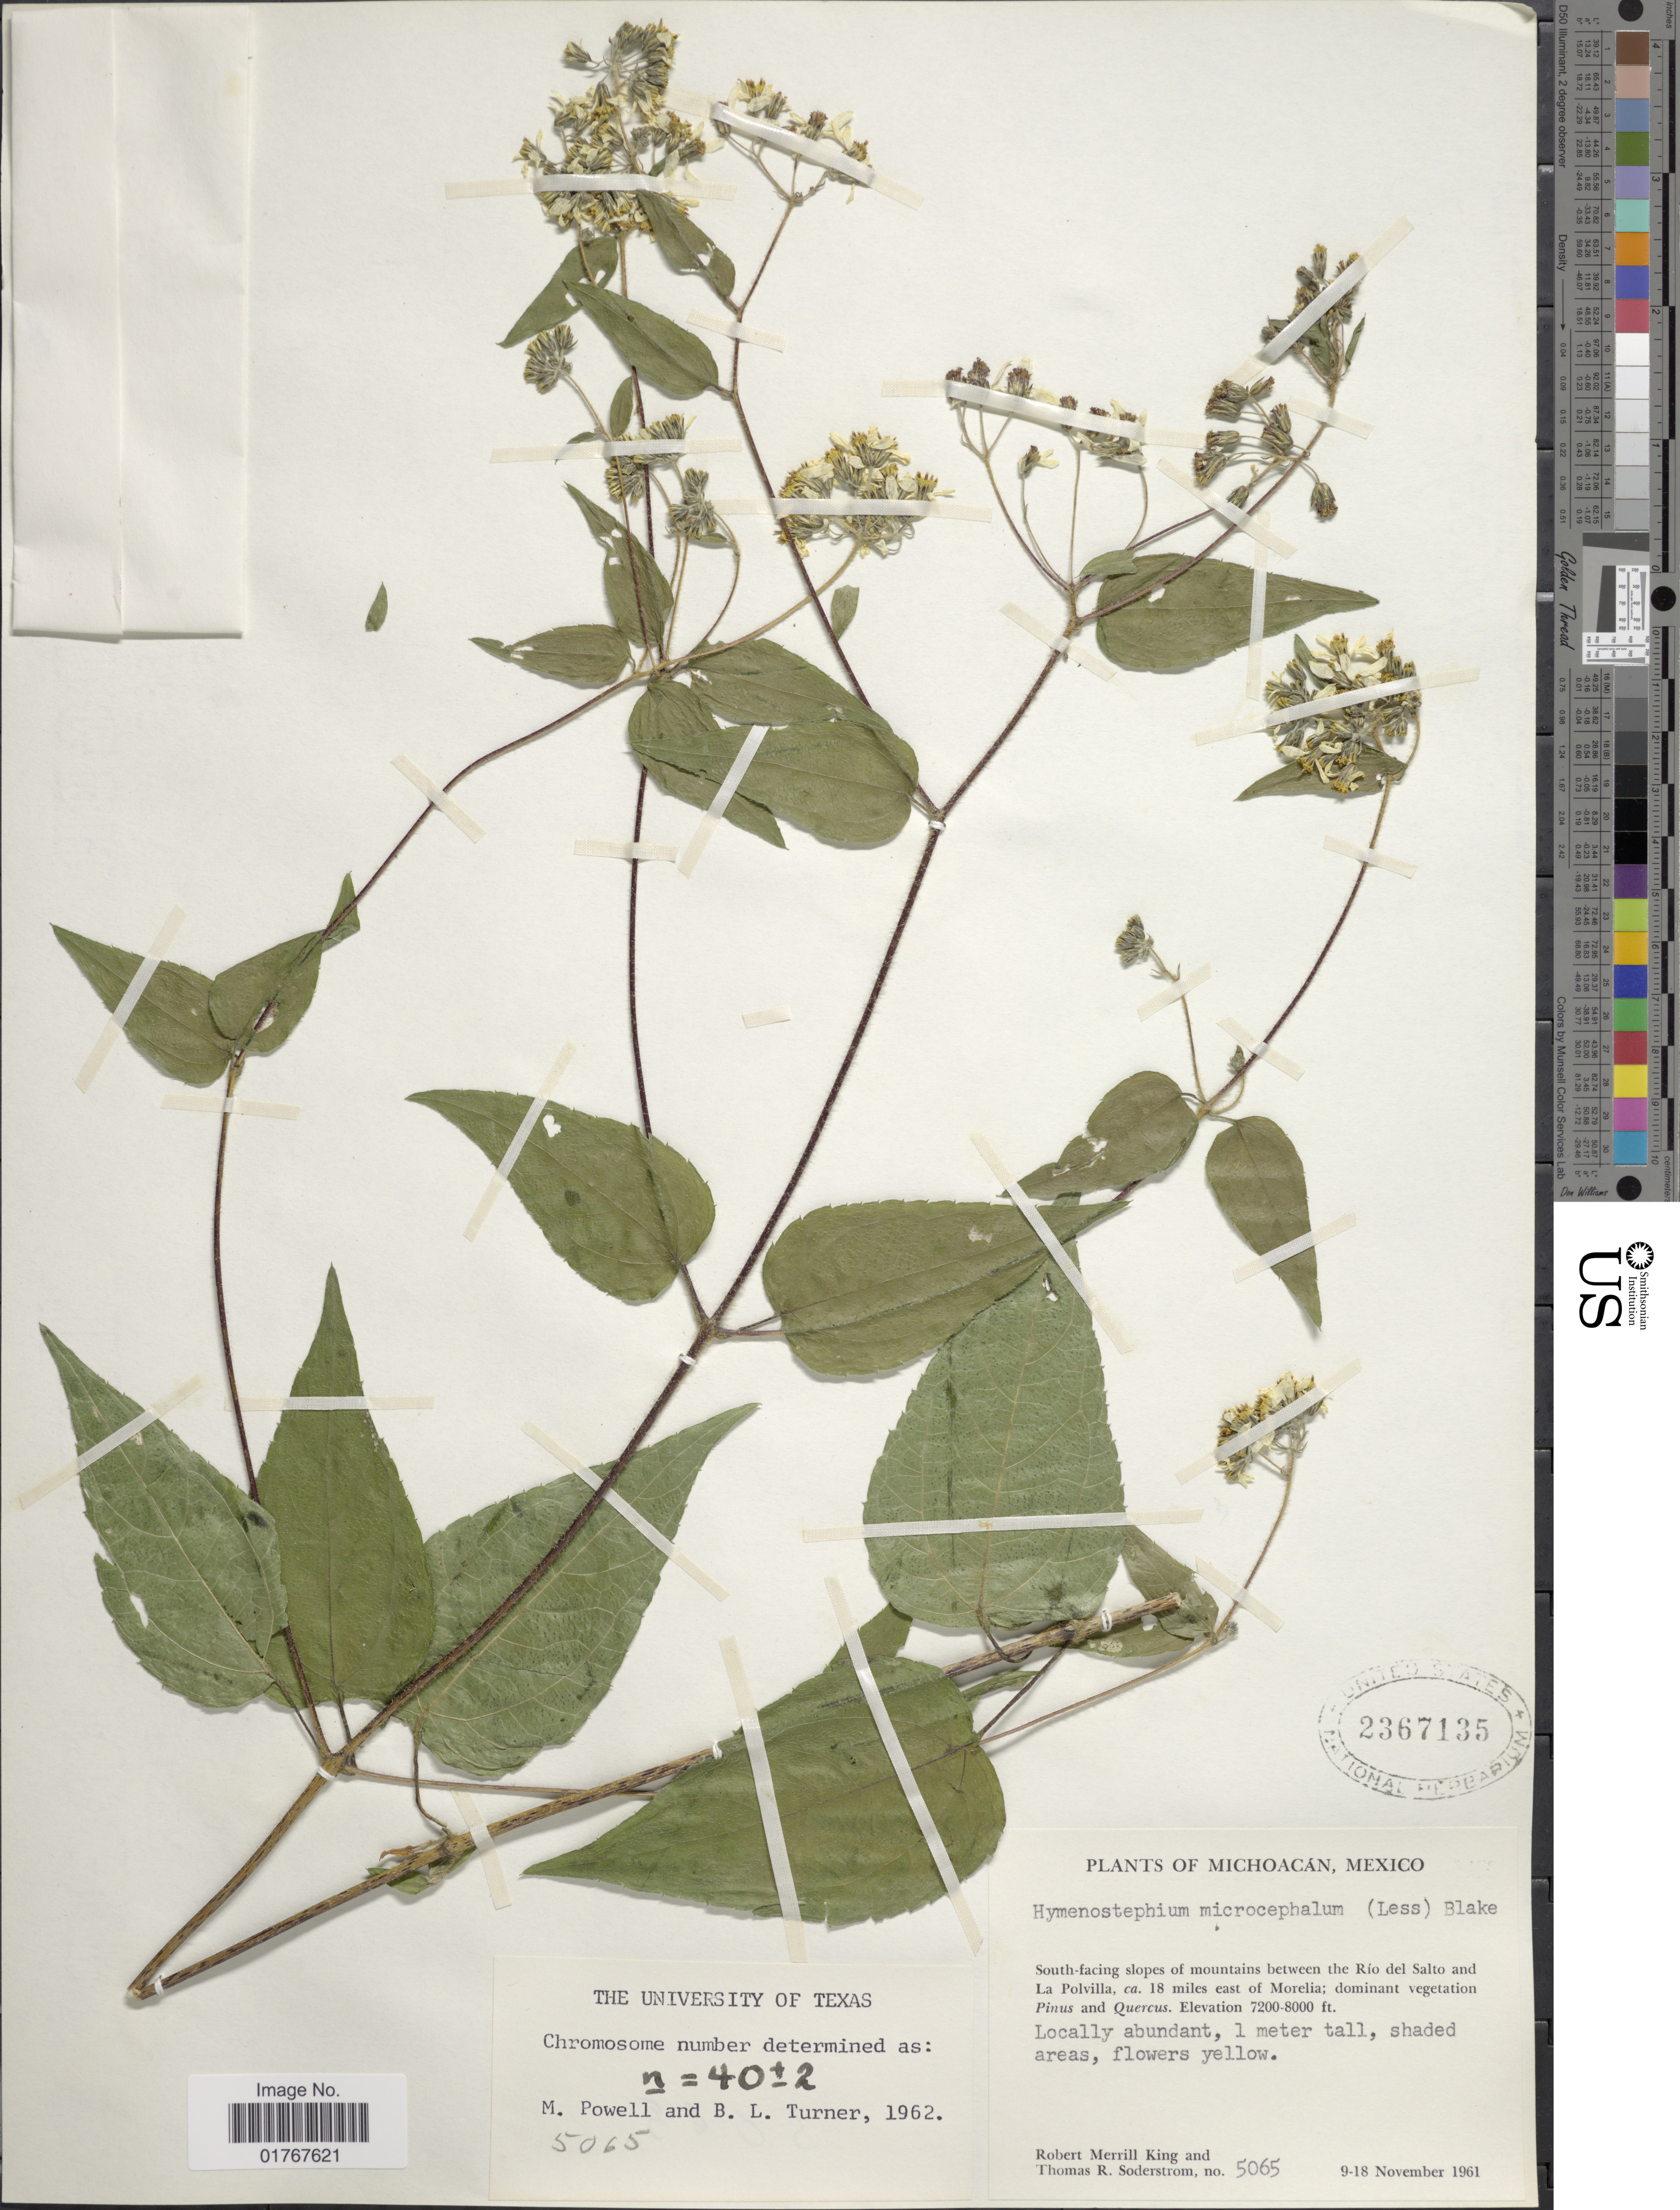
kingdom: Plantae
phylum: Tracheophyta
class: Magnoliopsida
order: Asterales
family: Asteraceae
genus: Viguiera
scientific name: Viguiera cordata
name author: (Hook. & Arn.) D'Arcy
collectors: R. M. King & T. R. Soderstrom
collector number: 5065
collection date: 1961-11-09/1961-11-18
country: Mexico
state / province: Michoacán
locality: South-facing slopes of mountains between the Río del Salto and La Polvilla, ca 18 miles east of Morelia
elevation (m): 2195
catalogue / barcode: US 2367135